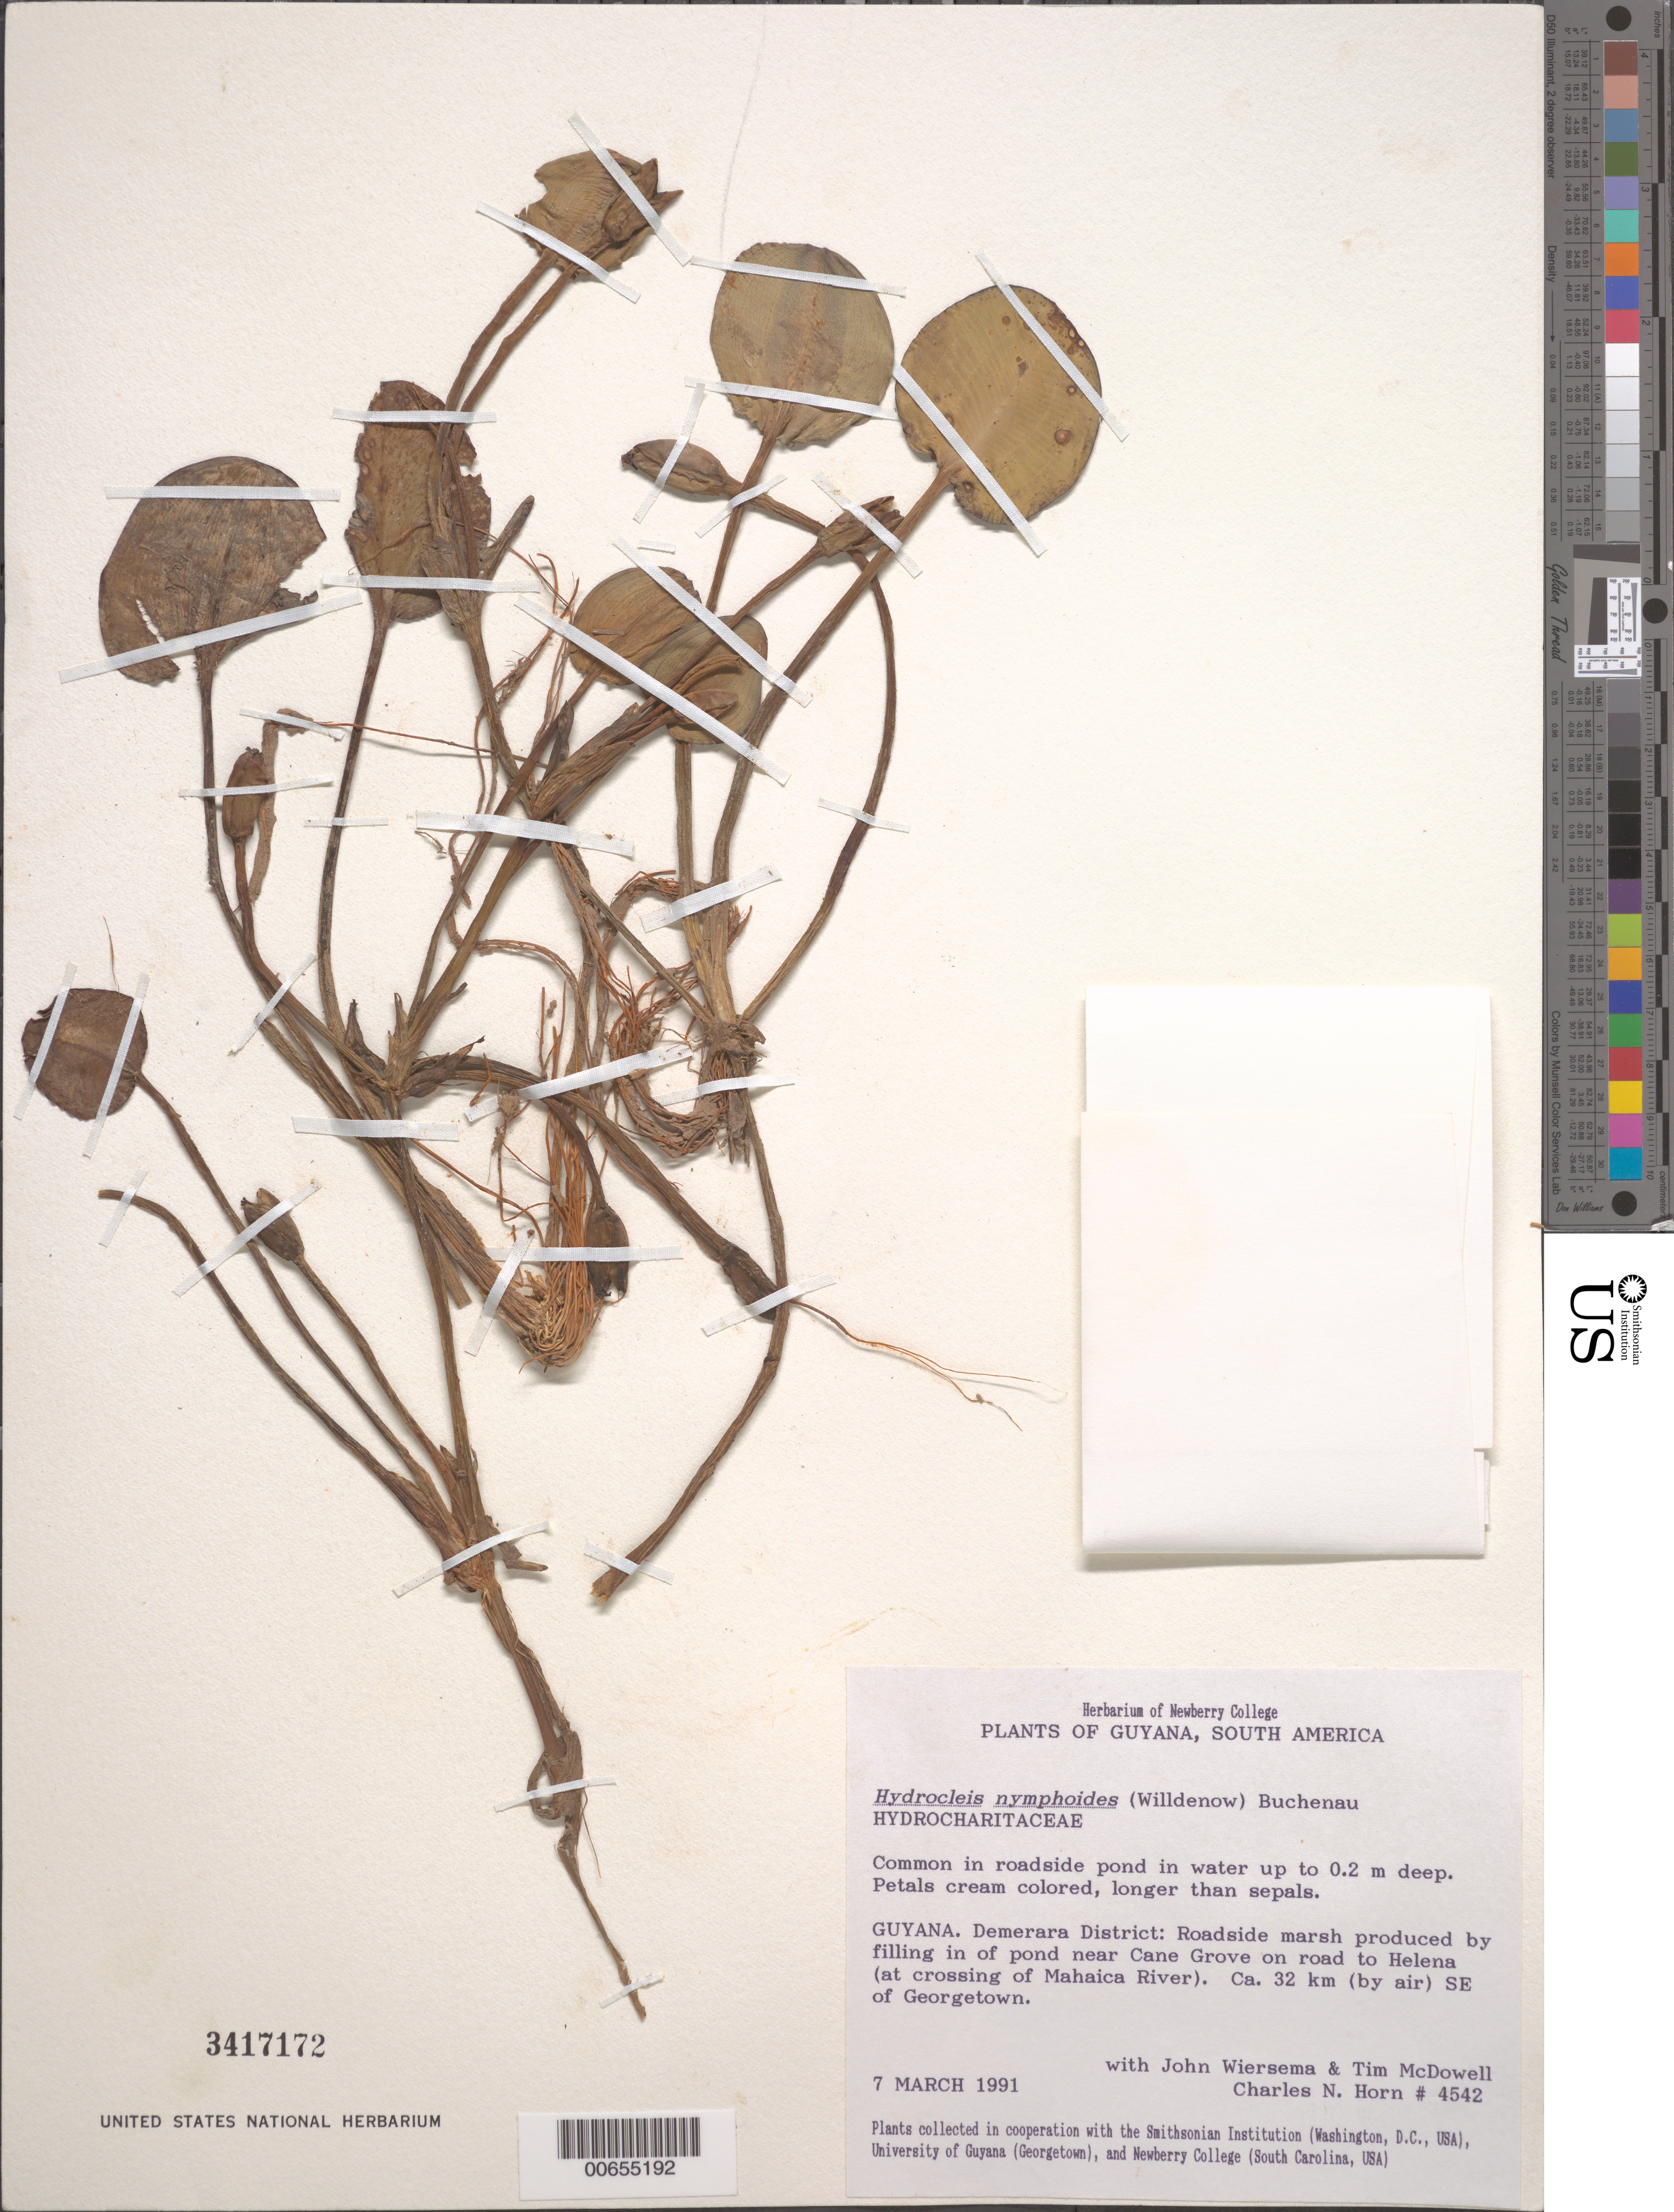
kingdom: Plantae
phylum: Tracheophyta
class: Liliopsida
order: Alismatales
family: Alismataceae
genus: Hydrocleys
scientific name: Hydrocleys nymphoides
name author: (Humb. & Bonpl. ex Willd.) Buchenau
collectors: C. N. Horn, J. H. Wiersema, T. McDowell & M. Gopaul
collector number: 4542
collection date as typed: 7-Mar-91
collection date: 1991-03-07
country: Guyana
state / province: Demerara-Mahaica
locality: Cane Grove, on road to Helena (at crossing of Mahaica R.), 32 km (by air) SE of Georgetown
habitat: Roadside marsh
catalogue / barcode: US 3417172